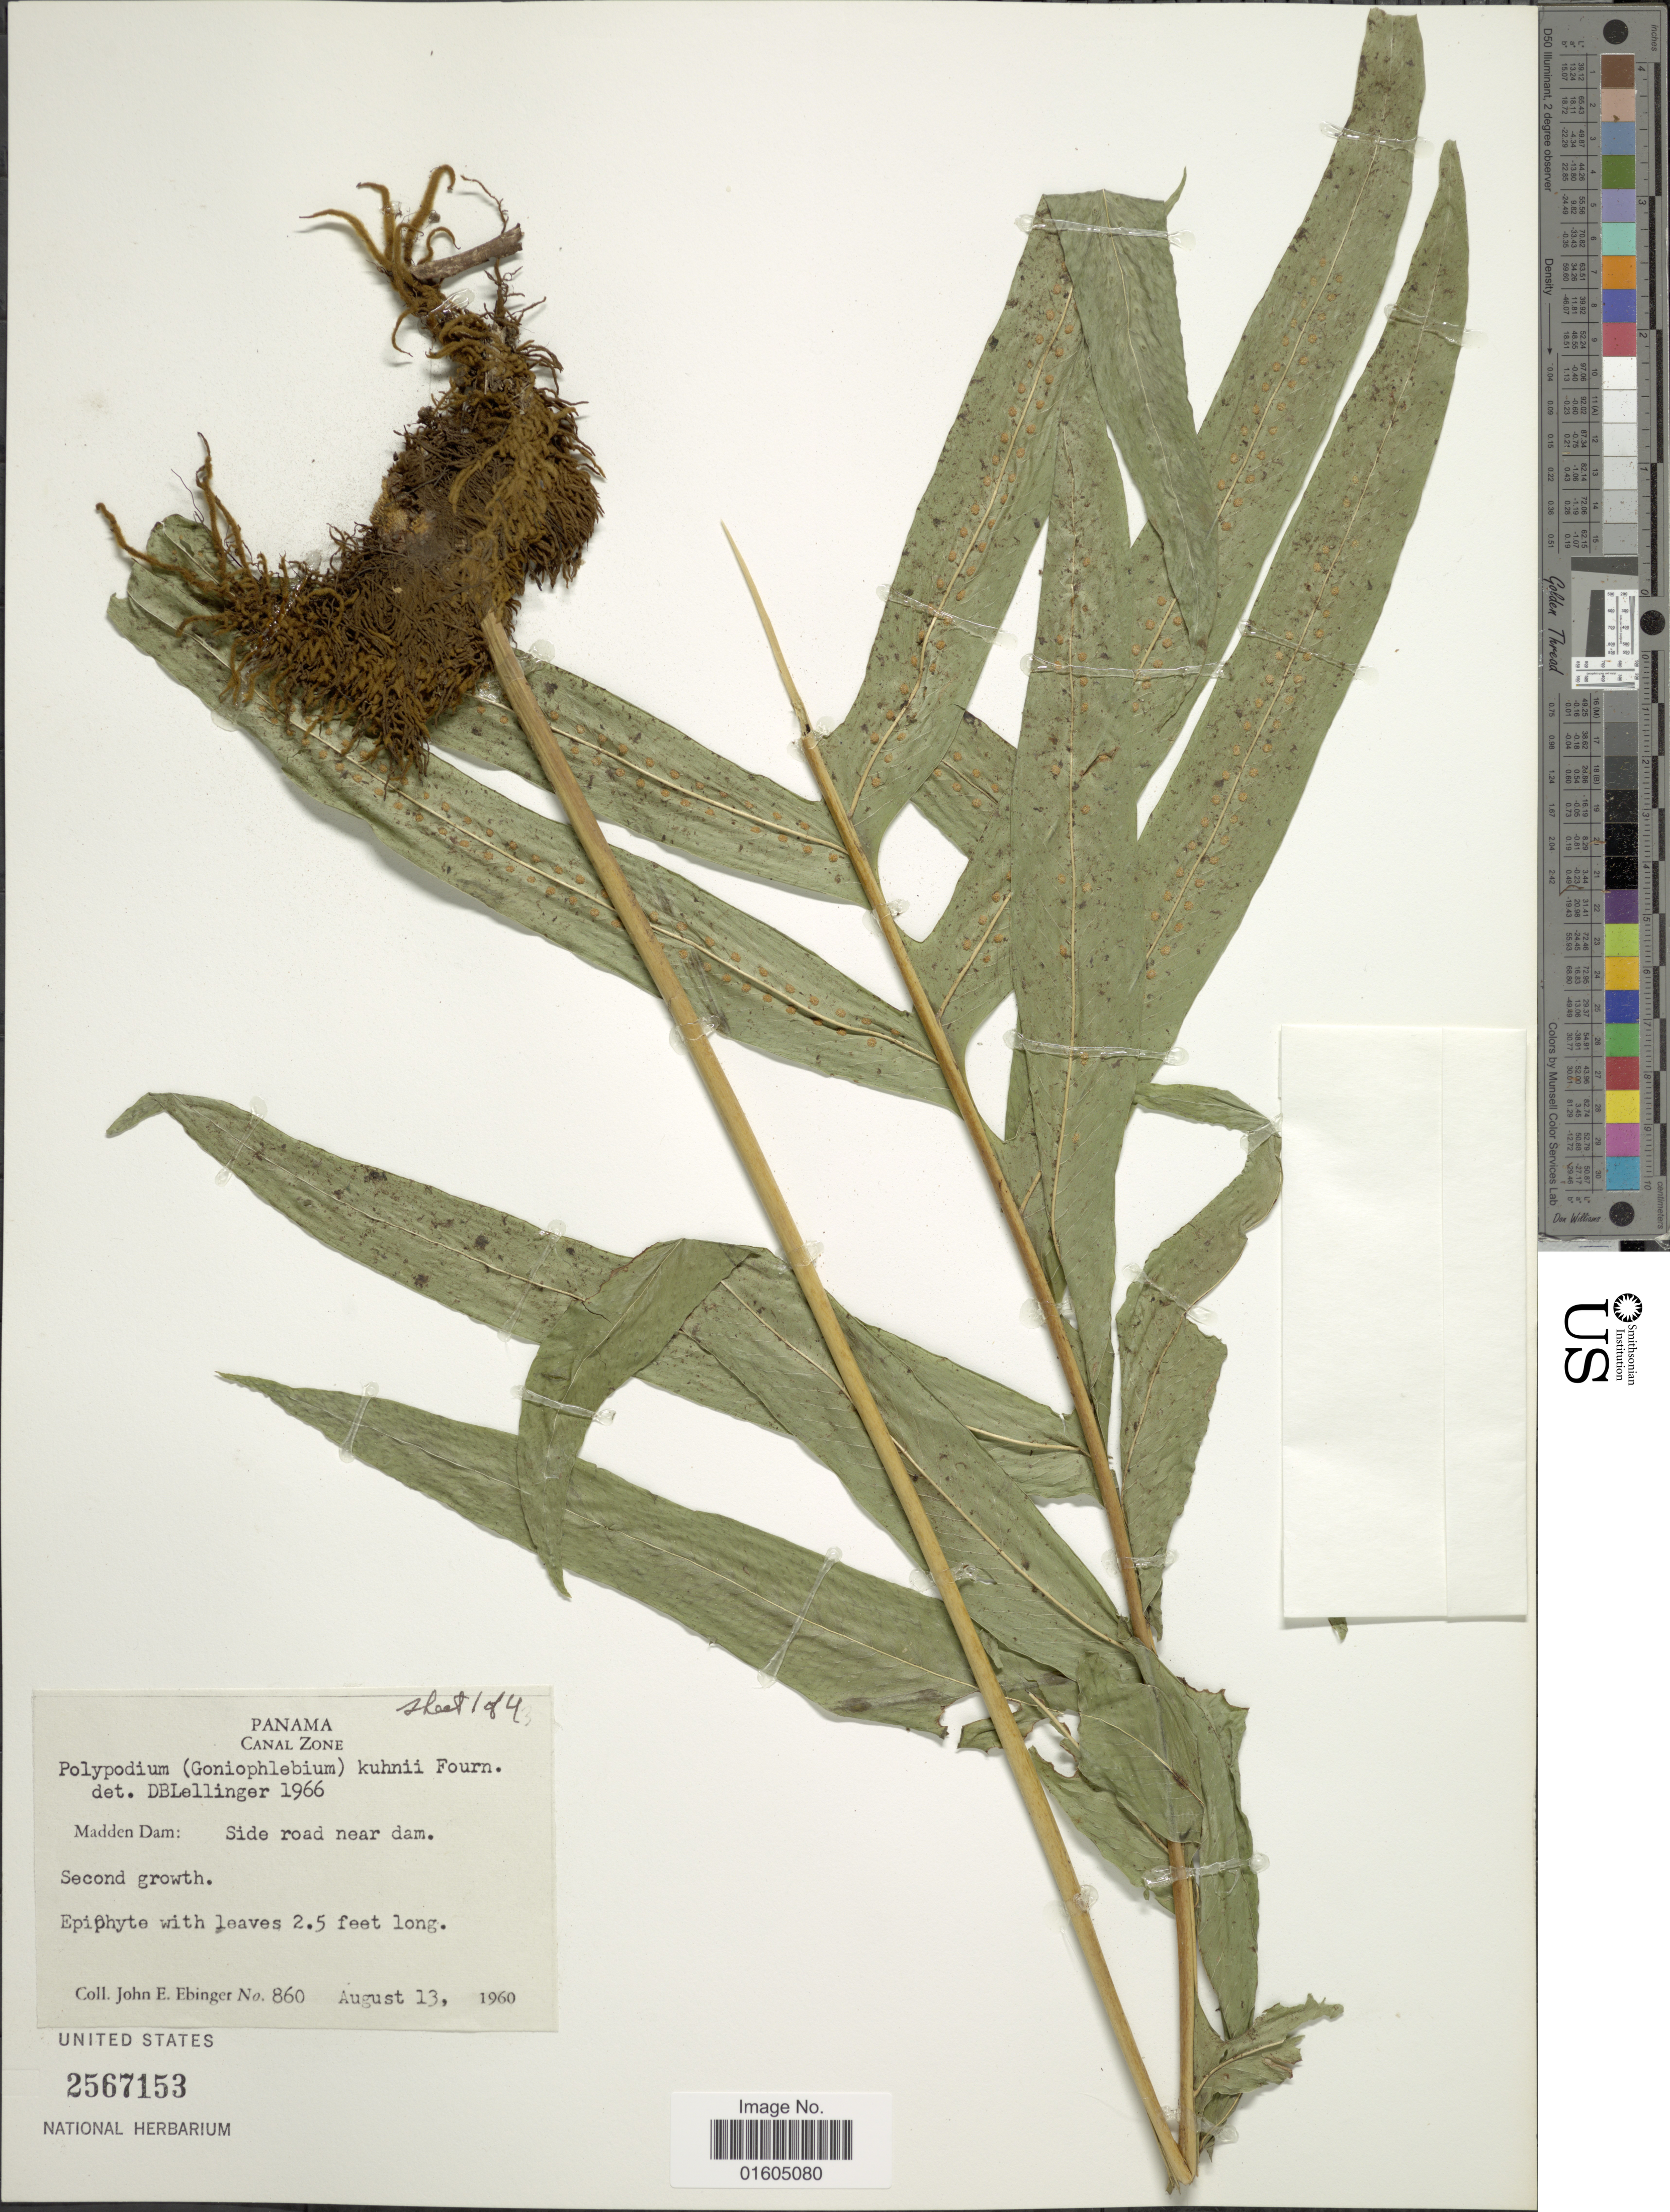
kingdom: Plantae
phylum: Tracheophyta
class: Polypodiopsida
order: Polypodiales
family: Polypodiaceae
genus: Serpocaulon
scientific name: Serpocaulon attenuatum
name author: (Humb. & Bonpl. ex Willd.) A.R. Sm.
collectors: J. Ebinger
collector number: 860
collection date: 1960-08-13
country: Panama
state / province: Colón / Panamá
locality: Panama. Canzal Zone. Madden Dam: Side road near dam.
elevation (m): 0.8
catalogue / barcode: US 2567153